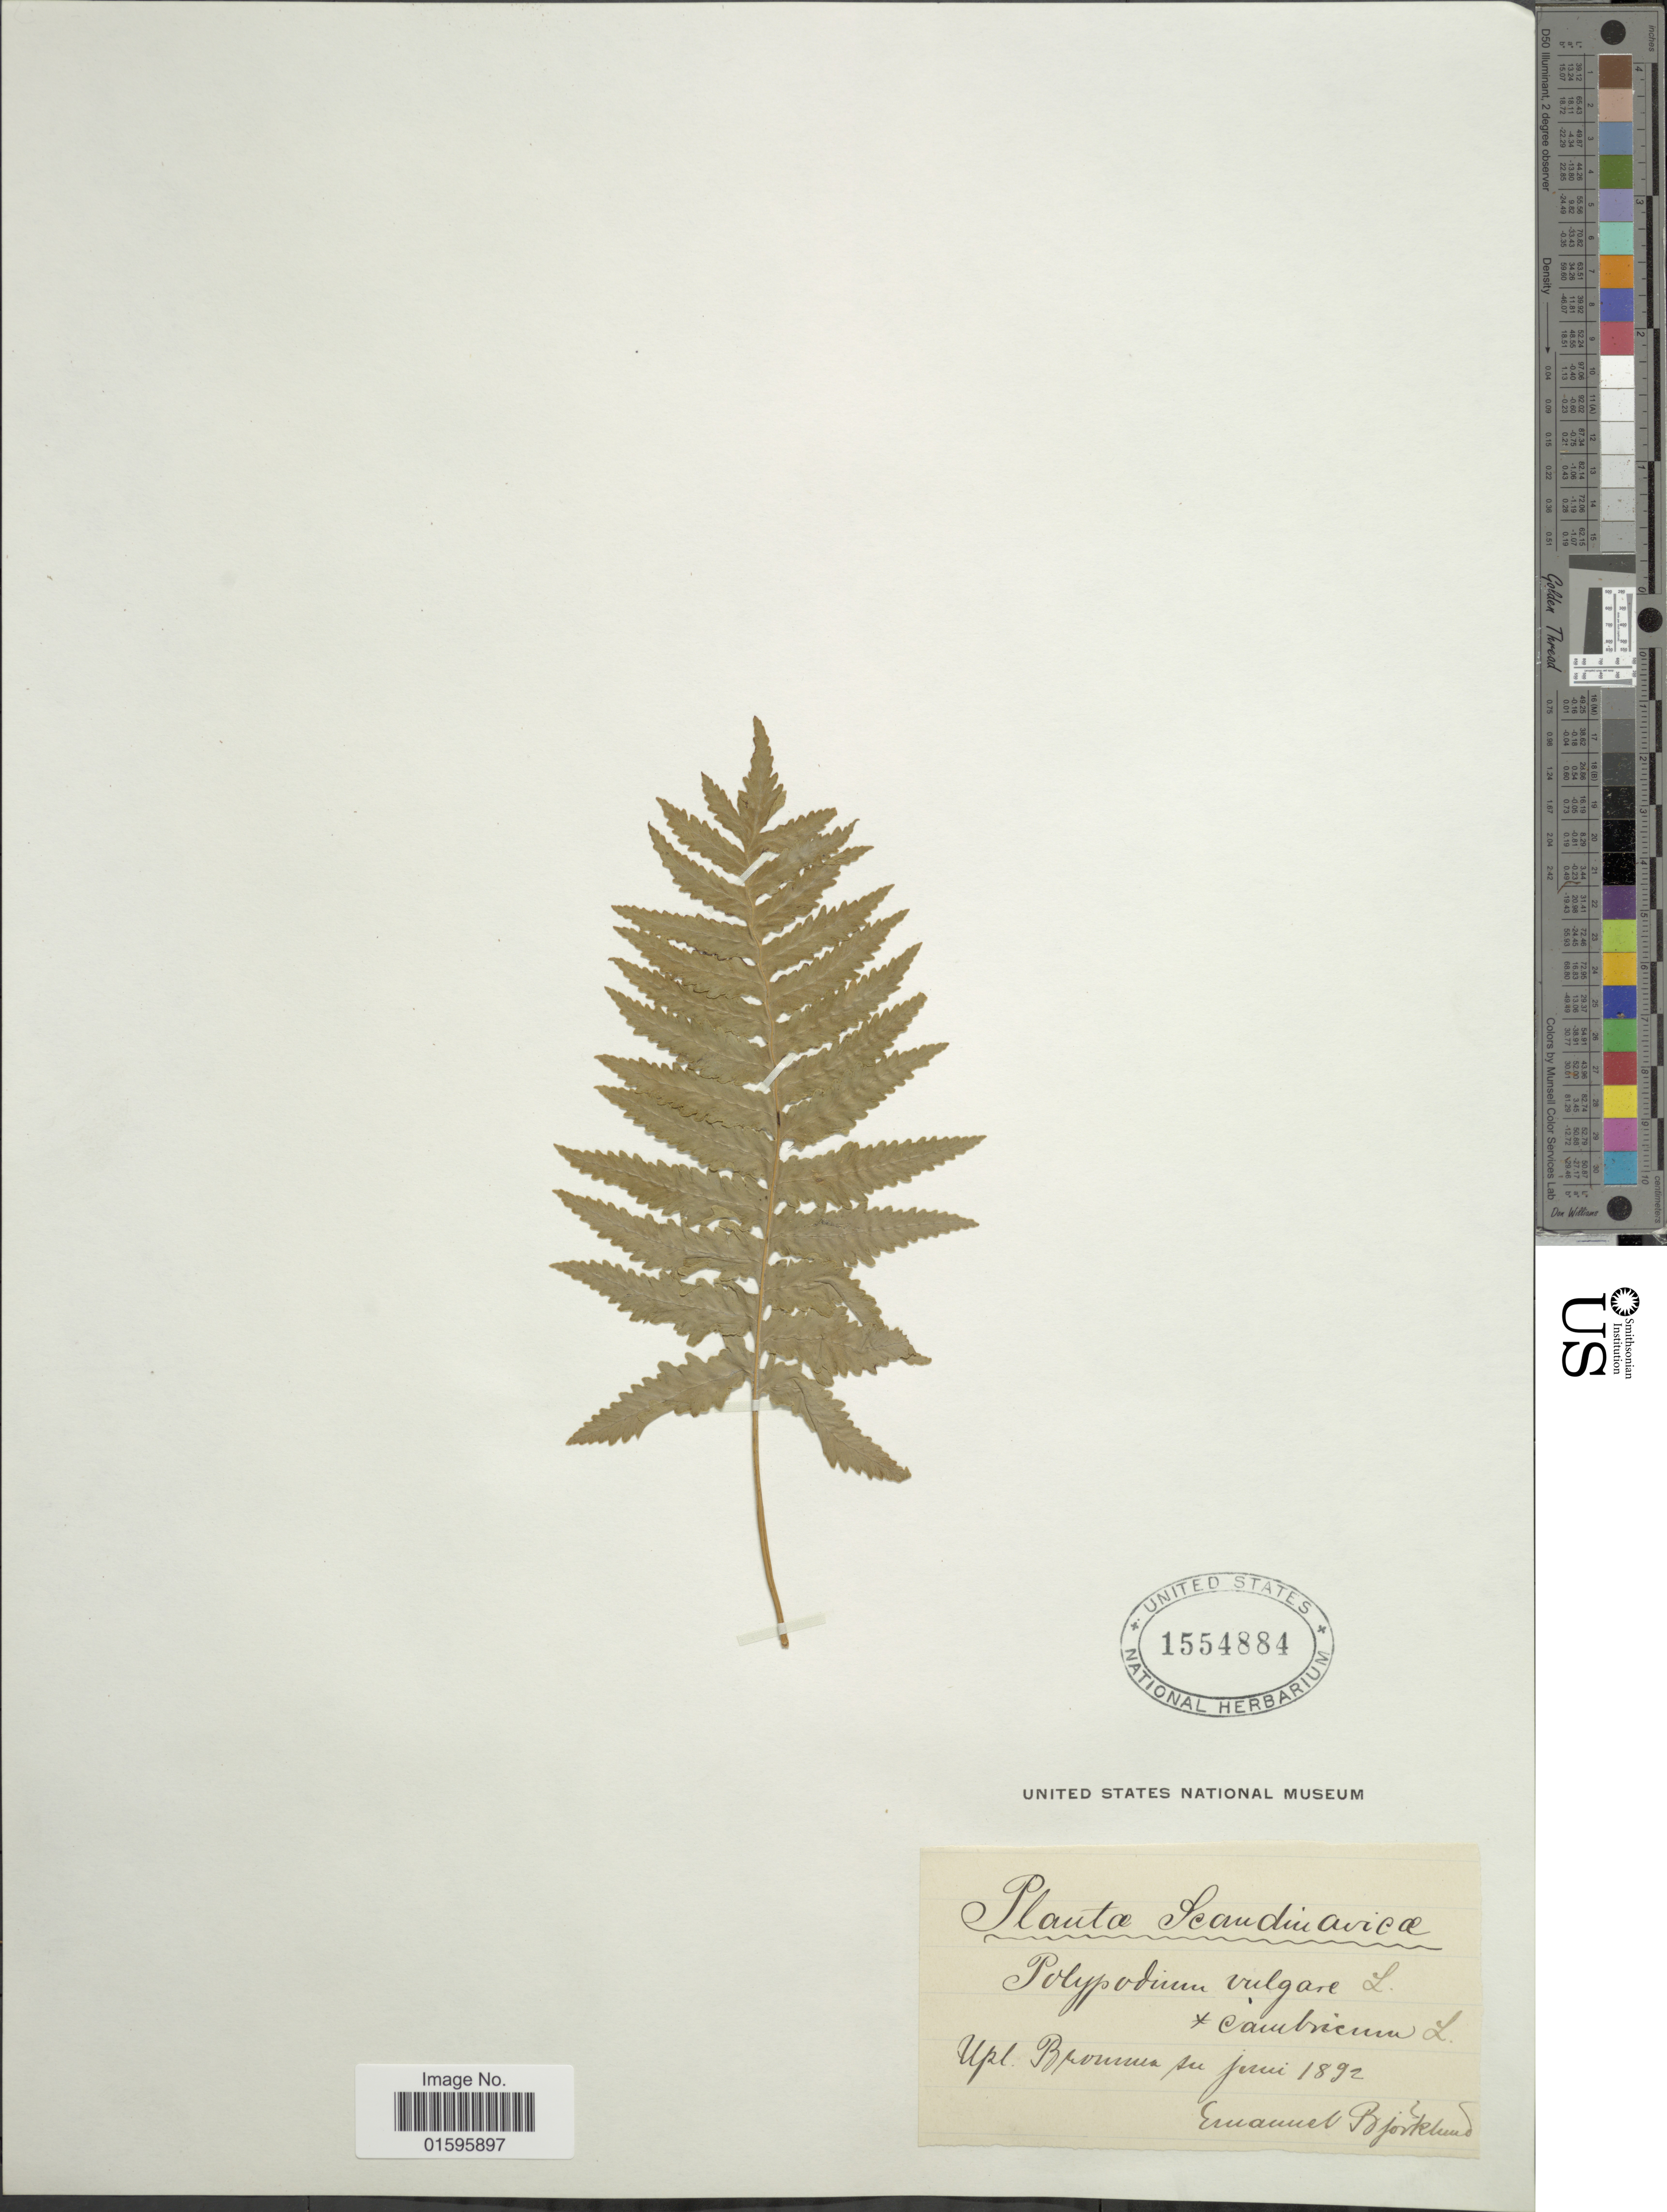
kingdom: Plantae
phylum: Tracheophyta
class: Polypodiopsida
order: Polypodiales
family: Polypodiaceae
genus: Polypodium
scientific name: Polypodium vulgare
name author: L.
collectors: E. Bjõrklund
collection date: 1892-06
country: Sweden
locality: Scandinavicae. Upl. Bromma.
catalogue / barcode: US 1554884